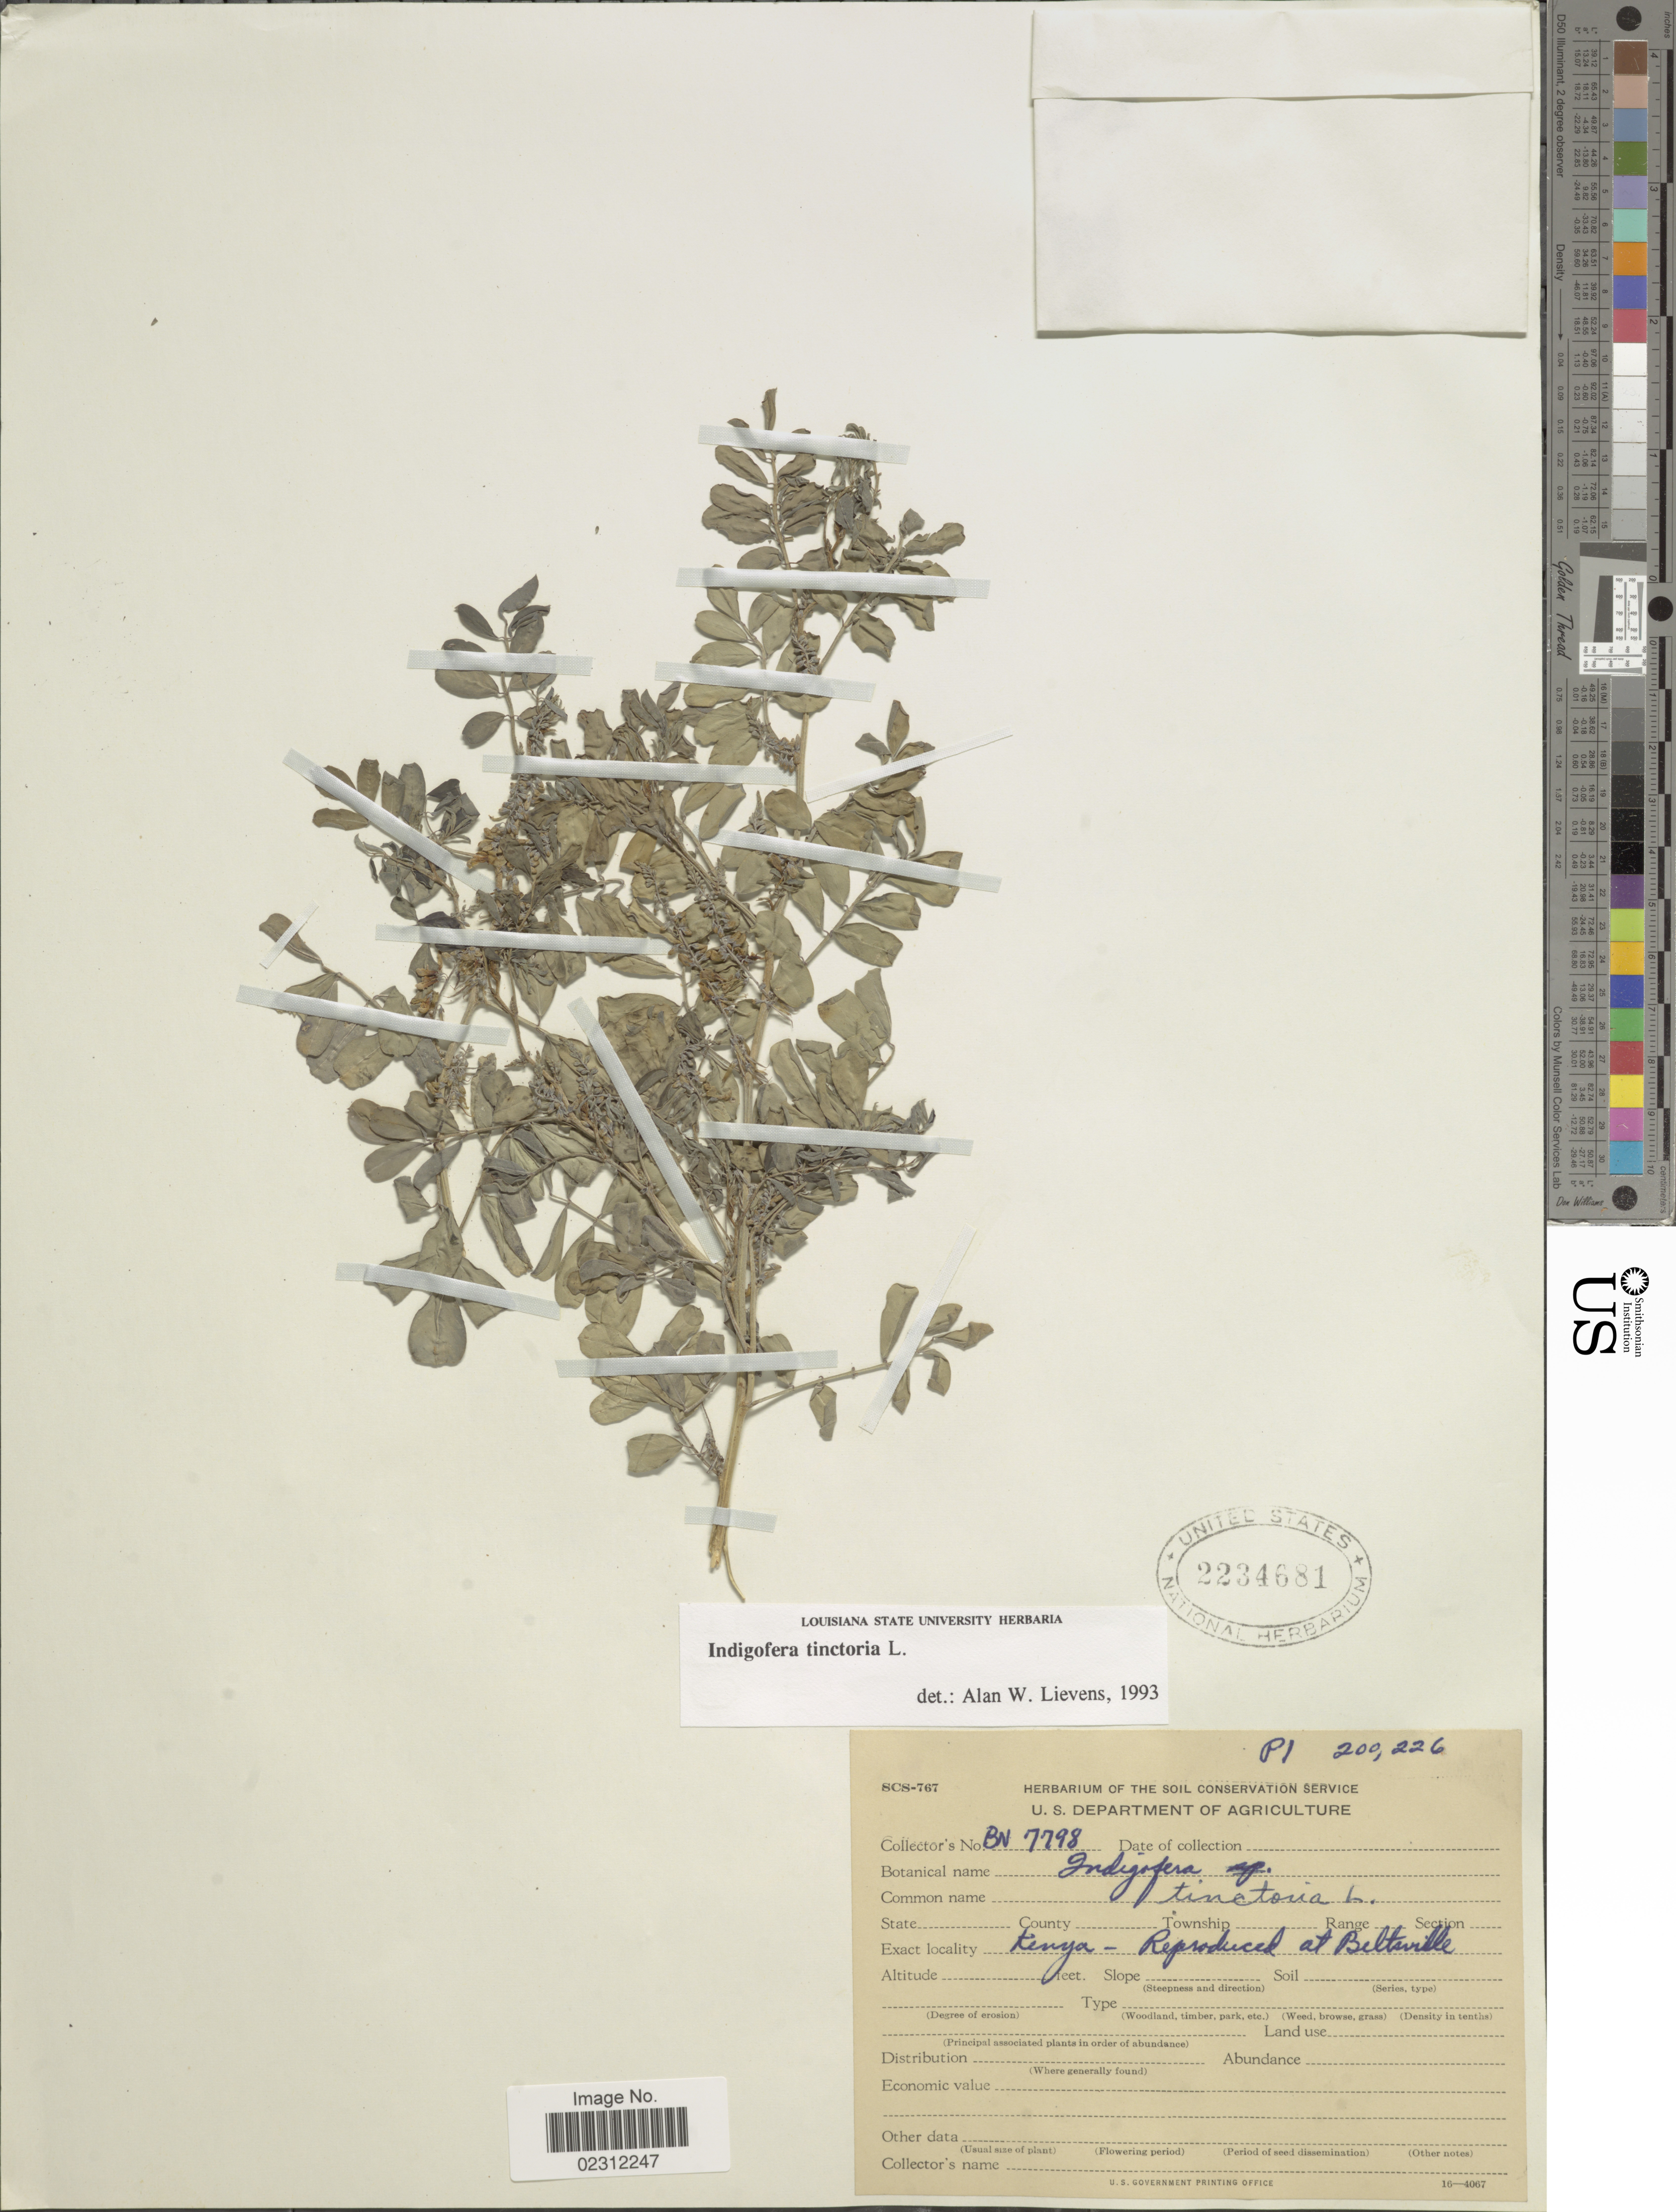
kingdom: Plantae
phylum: Tracheophyta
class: Magnoliopsida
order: Fabales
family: Fabaceae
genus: Indigofera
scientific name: Indigofera tinctoria sensu Naves non L.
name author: Naves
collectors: U.S. Department of Agriculture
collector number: BN7798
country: Kenya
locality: Beltaville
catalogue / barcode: US 2234681